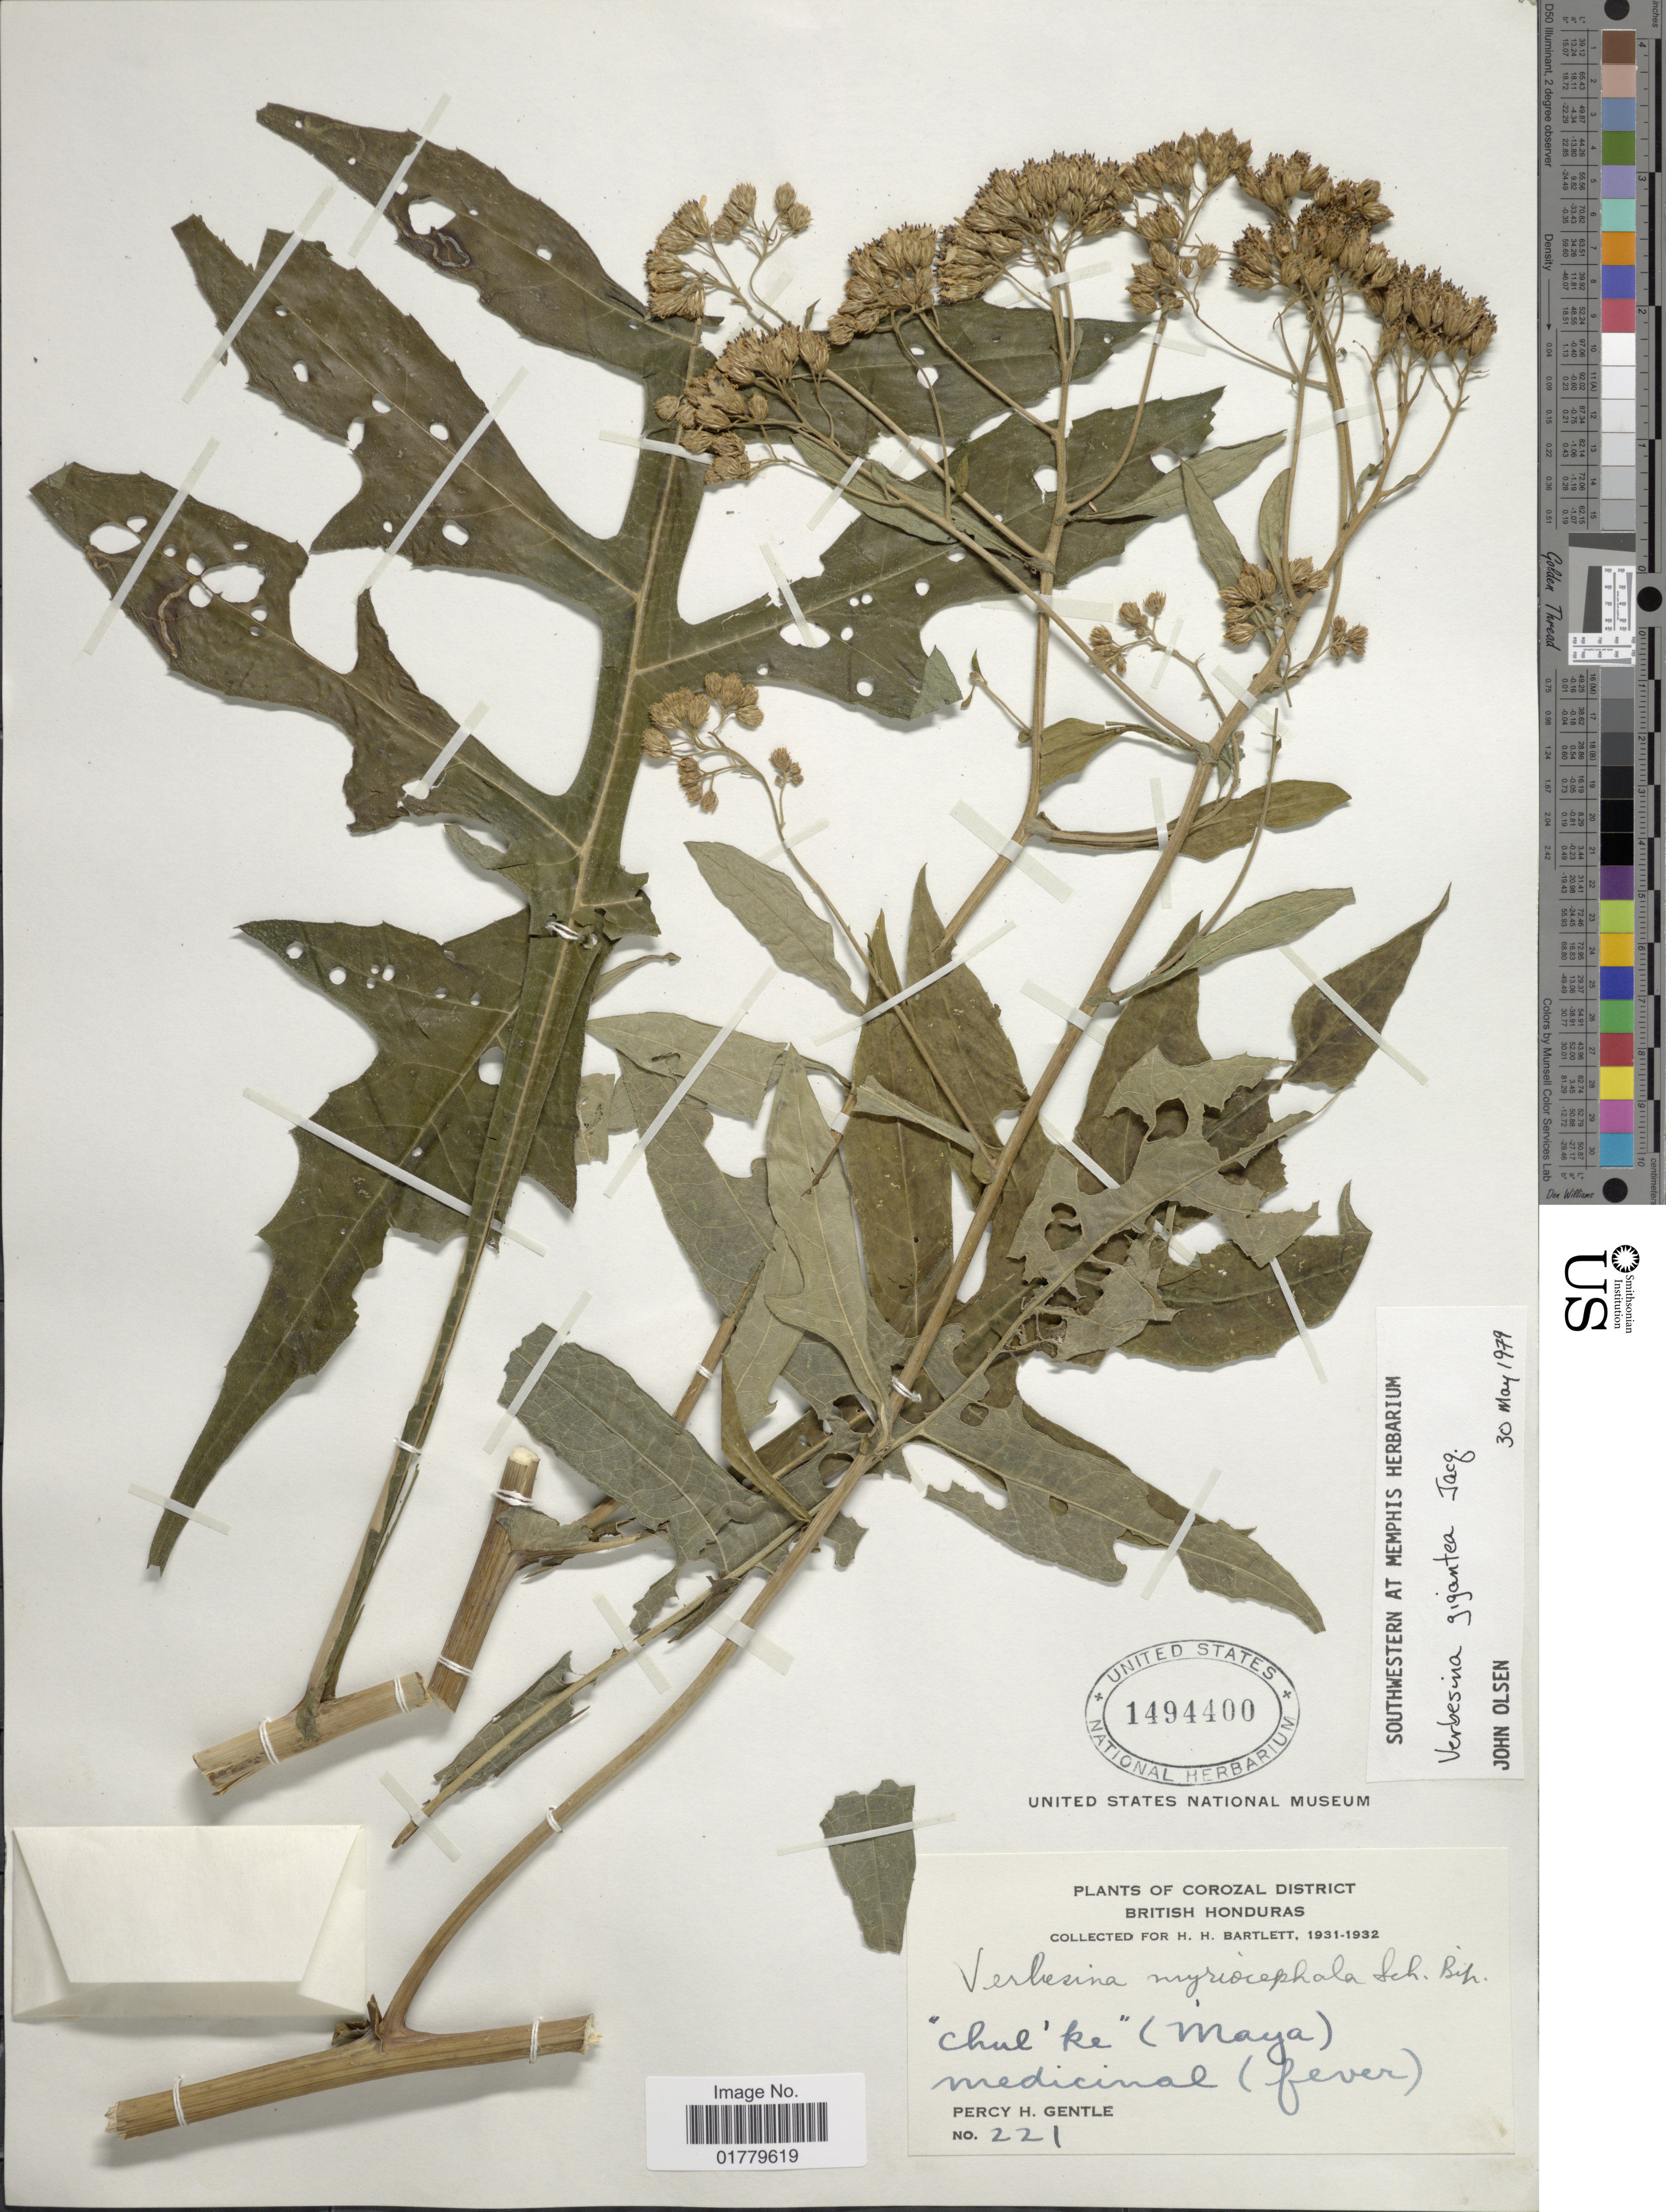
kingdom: Plantae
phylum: Tracheophyta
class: Magnoliopsida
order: Asterales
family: Asteraceae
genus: Verbesina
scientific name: Verbesina gigantea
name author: Jacq.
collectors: P. H. Gentle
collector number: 221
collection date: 1931/1932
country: Belize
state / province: Corozal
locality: Corozal District. British Honduras.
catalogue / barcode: US 1494400